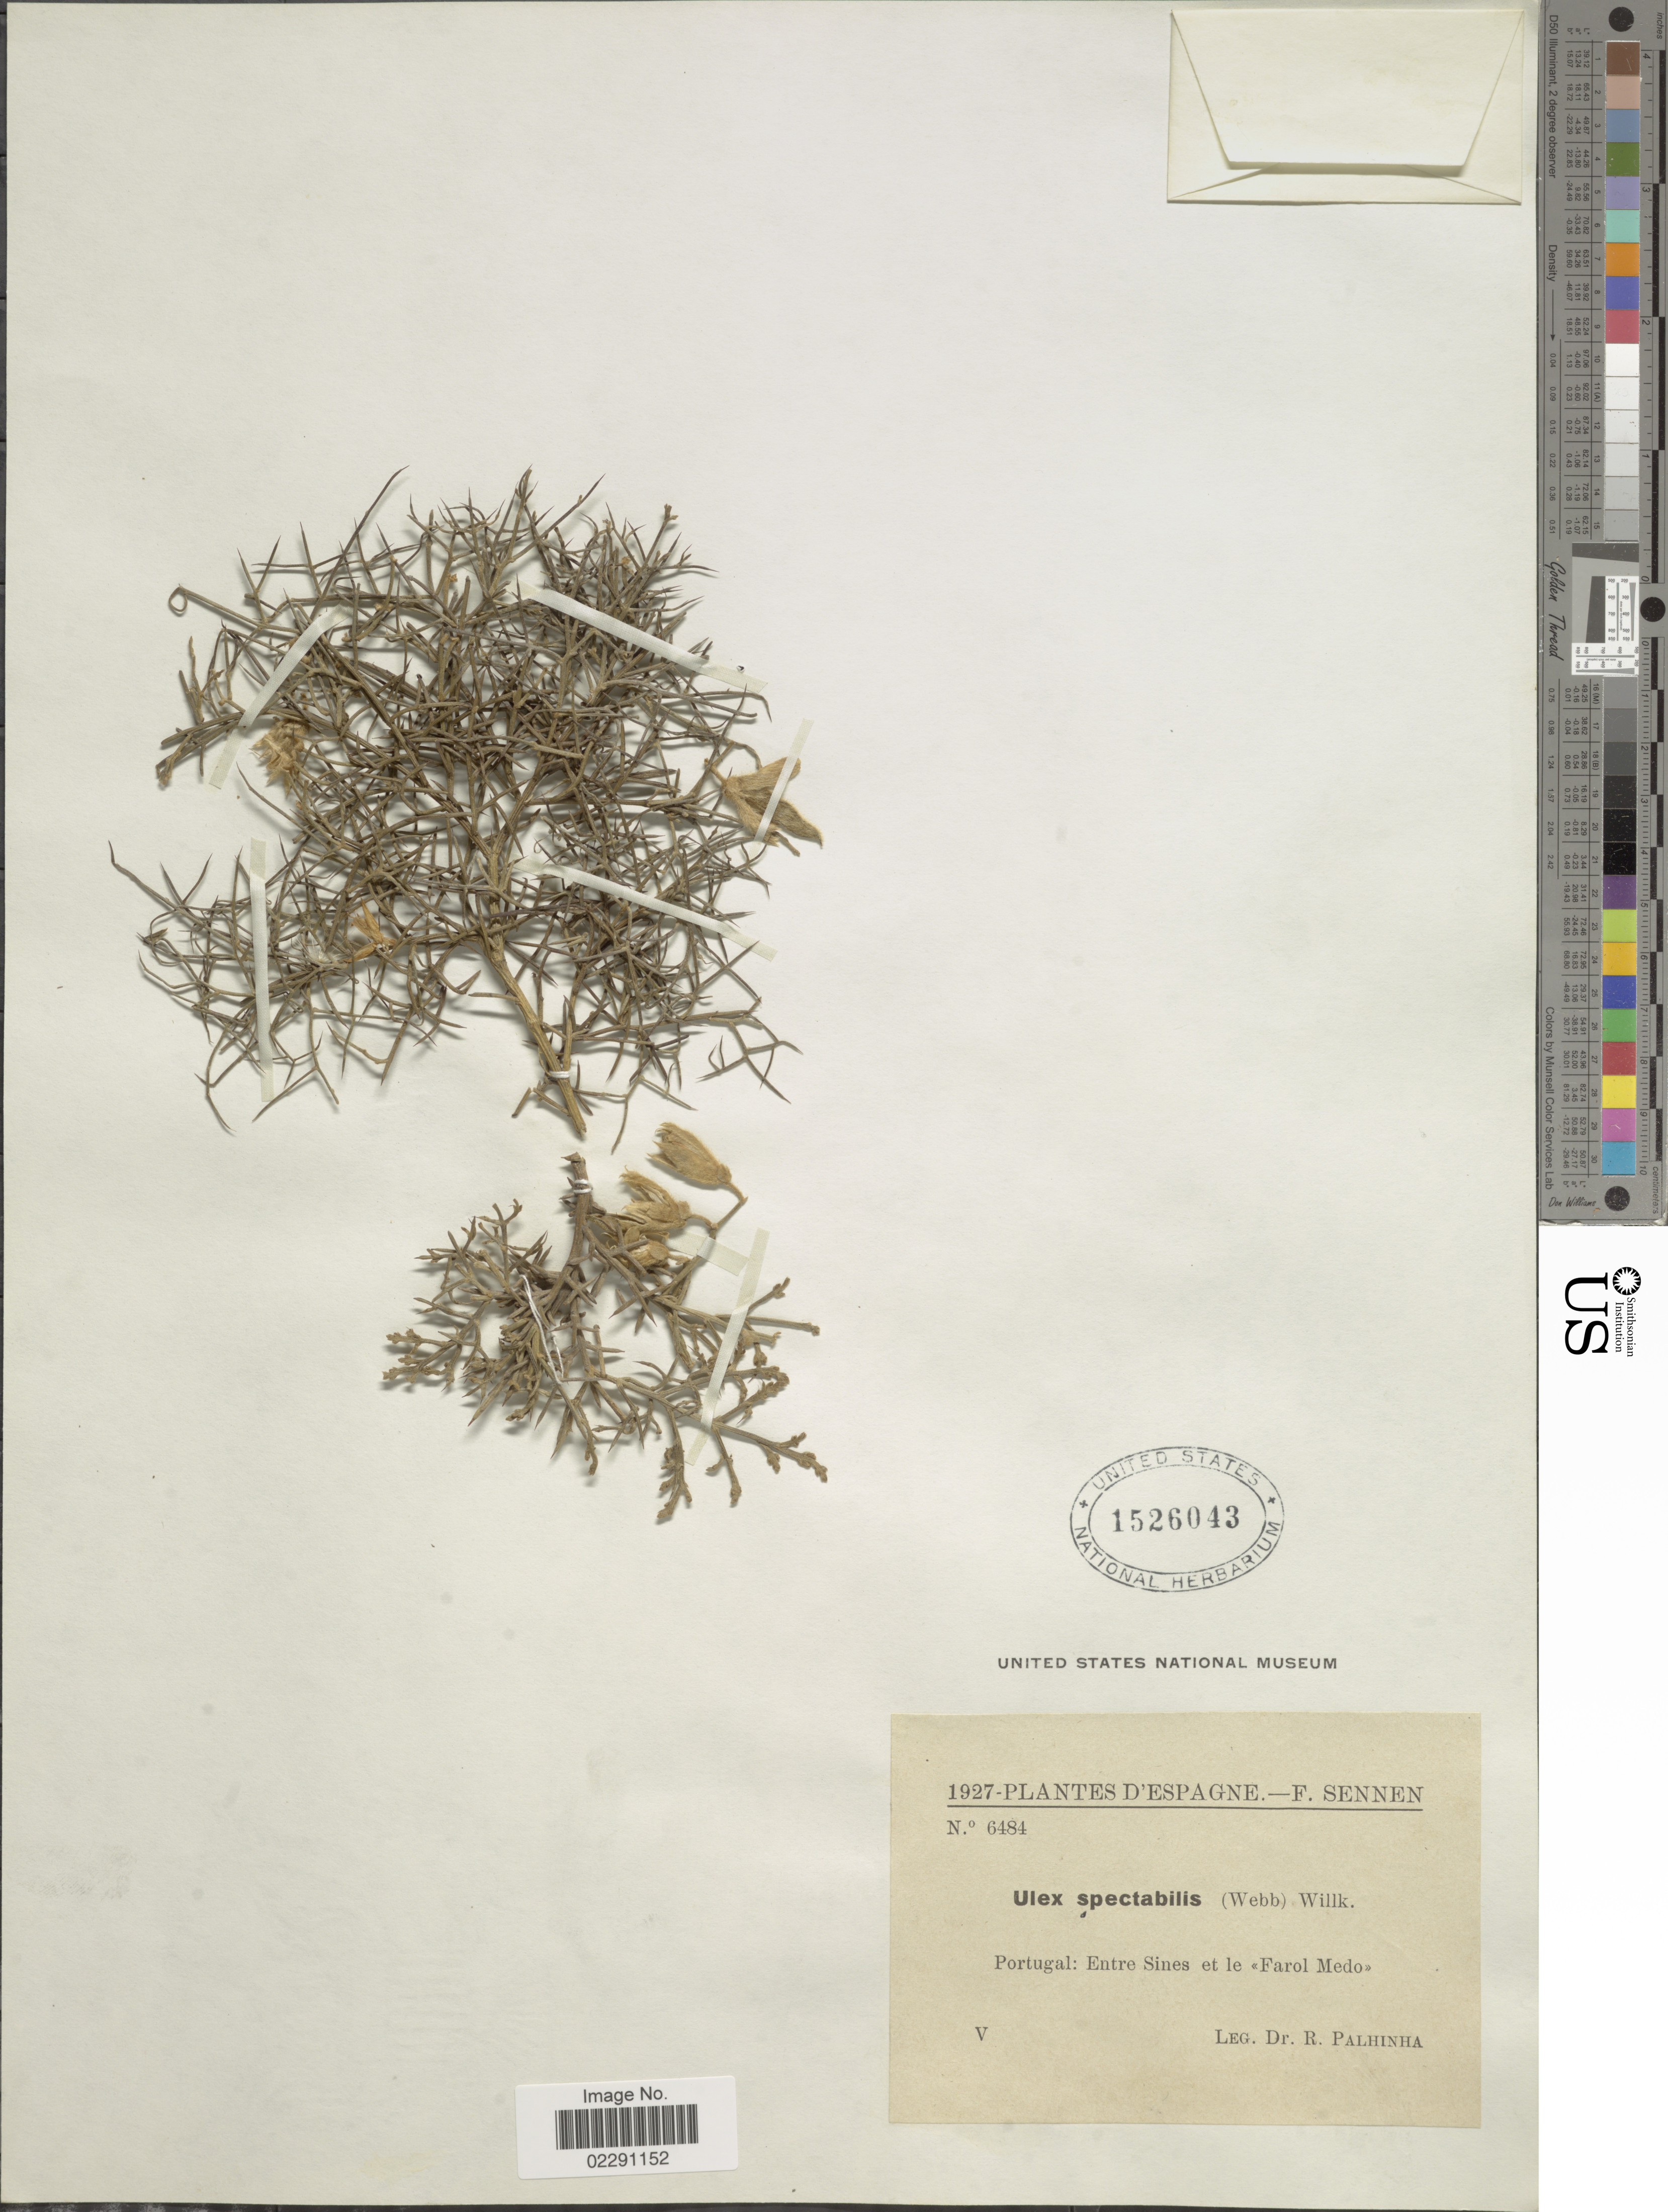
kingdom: Plantae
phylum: Tracheophyta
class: Magnoliopsida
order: Fabales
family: Fabaceae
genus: Ulex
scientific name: Ulex spectabilis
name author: (Webb) Nyman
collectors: R. Palhinha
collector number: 6484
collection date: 1927-05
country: Portugal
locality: Entre Sines et le Farol Medo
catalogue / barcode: US 1526043